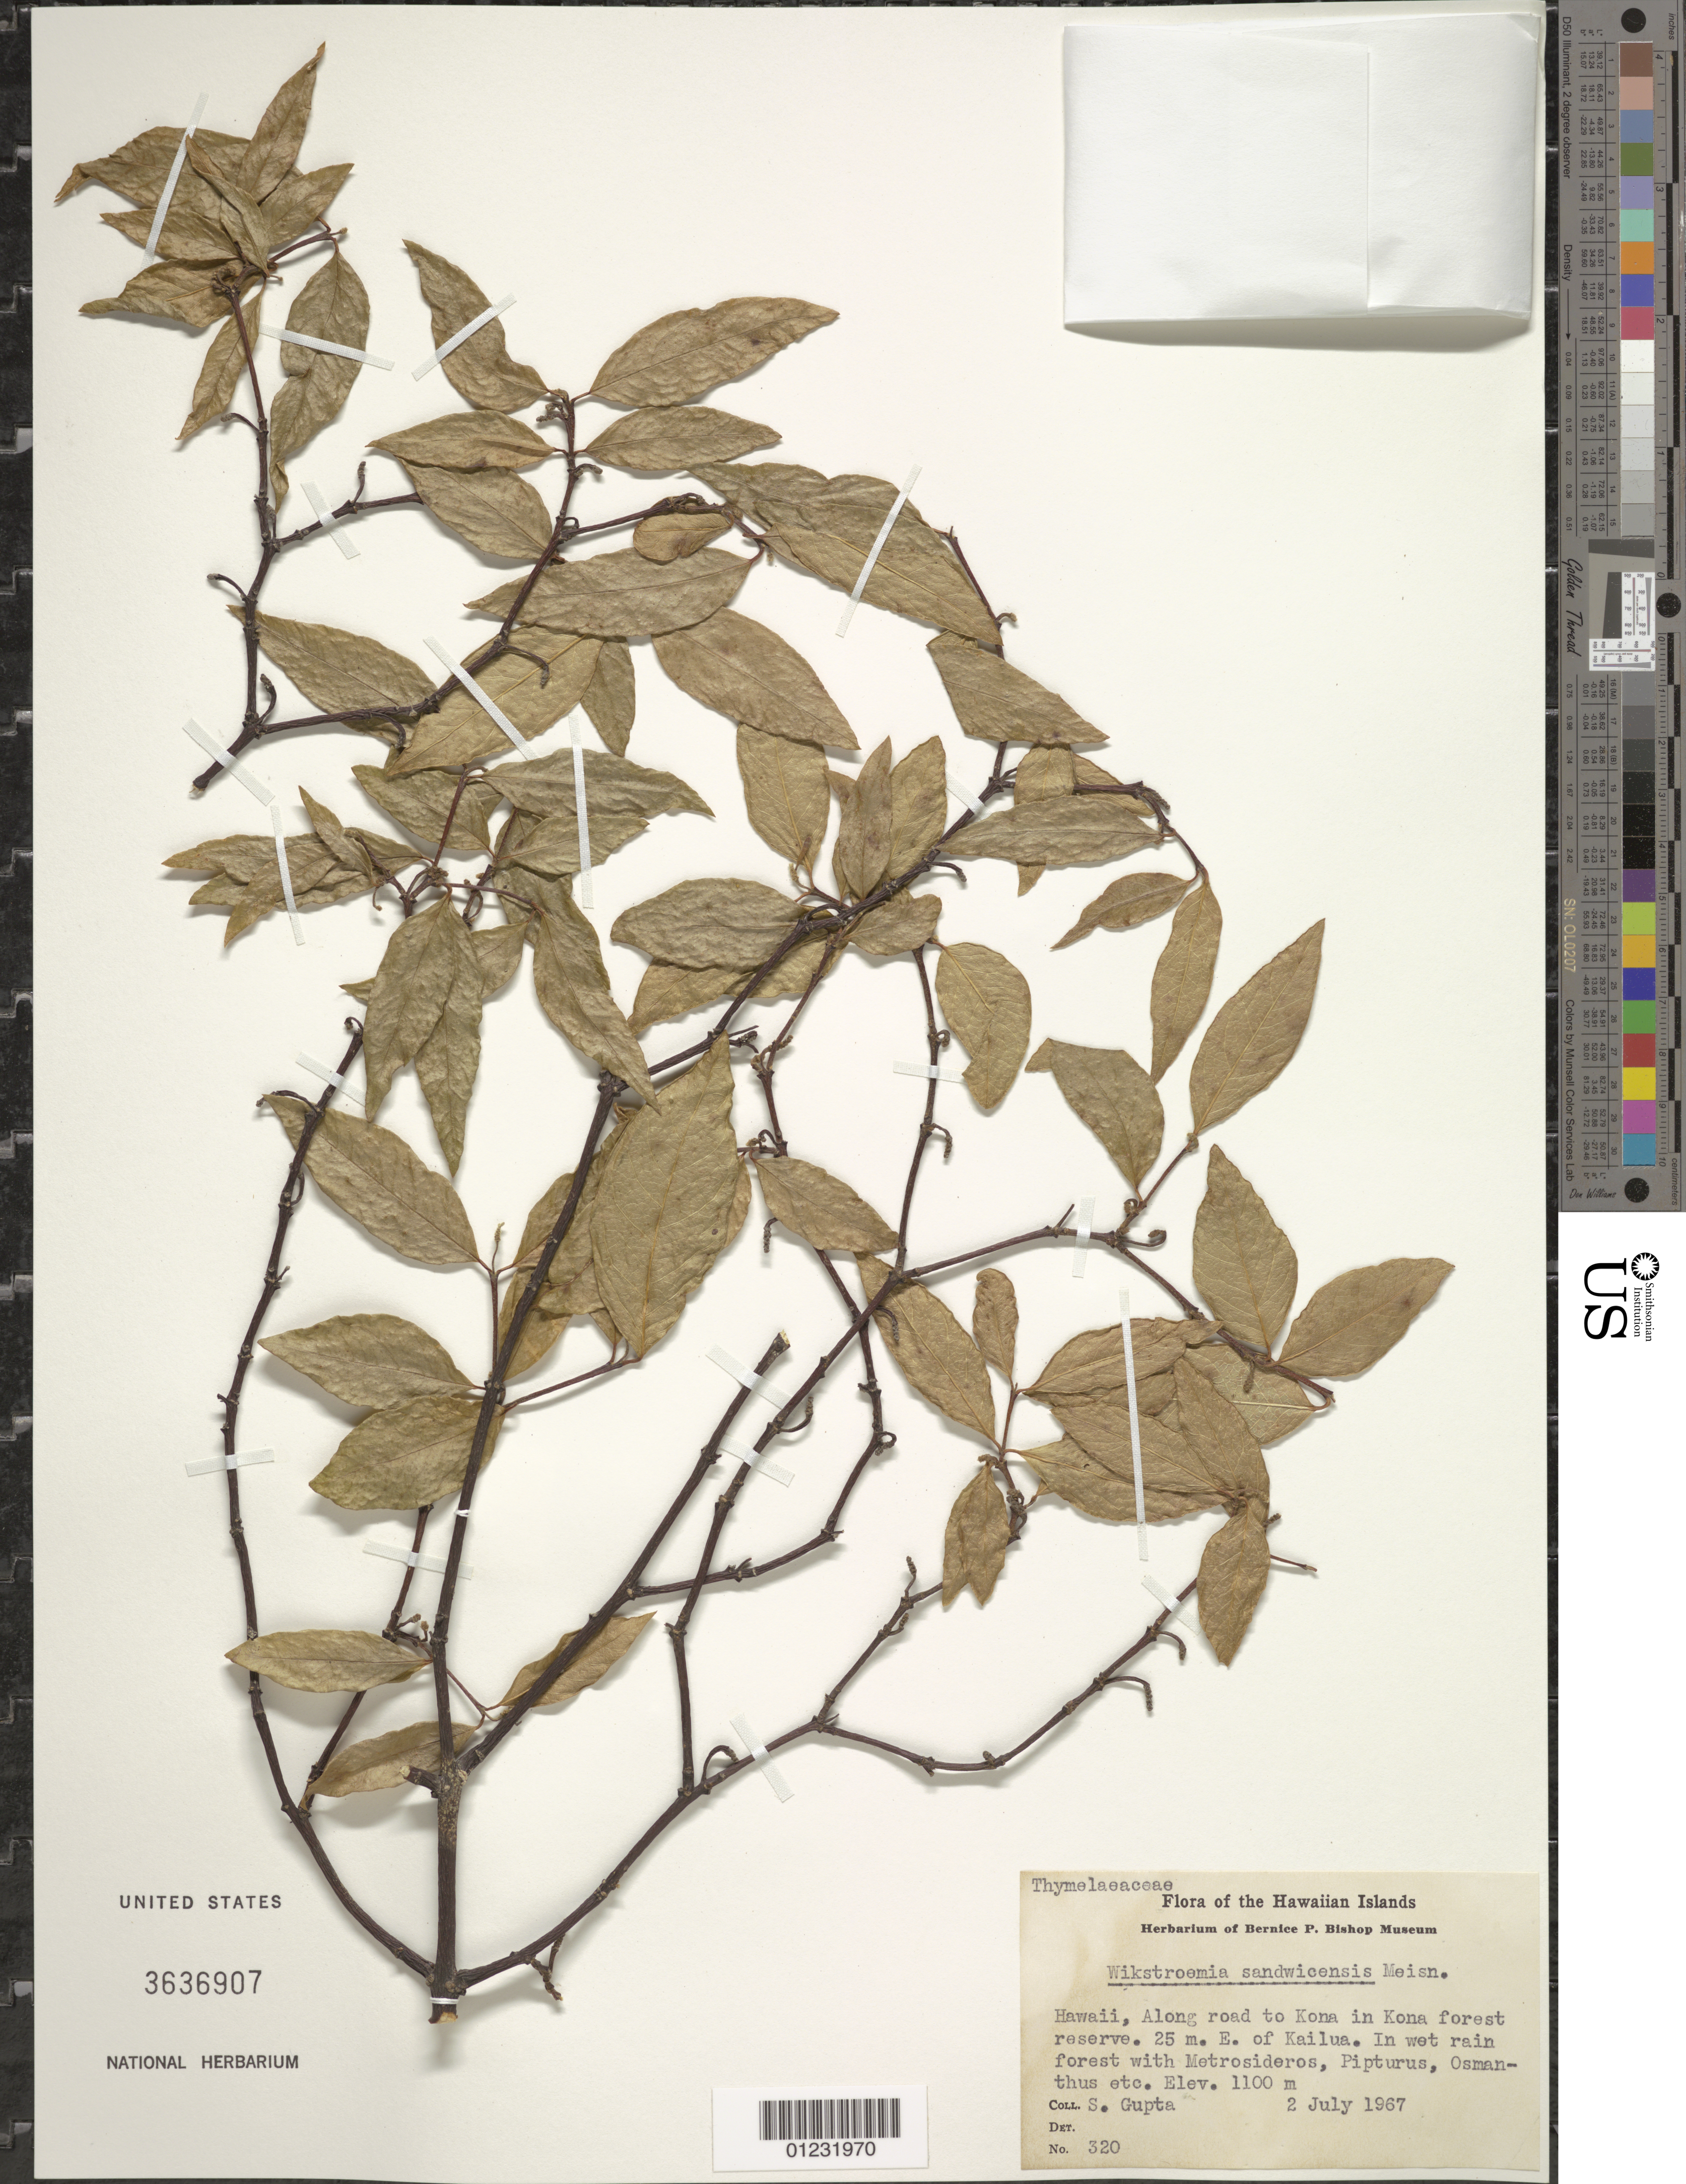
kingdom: Plantae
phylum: Tracheophyta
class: Magnoliopsida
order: Malvales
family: Thymelaeaceae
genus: Wikstroemia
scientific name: Wikstroemia sandwicensis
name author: Meisn.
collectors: S. Gupta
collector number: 320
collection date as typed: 2 Jul 1967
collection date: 1967-07-02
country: United States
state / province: Hawaii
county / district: Hawaii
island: Hawaii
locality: Along the road to Kona in Kona Forest Reserve. 25 miles east of Kailua.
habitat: In wet rain forest.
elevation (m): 1100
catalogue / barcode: US 3636907